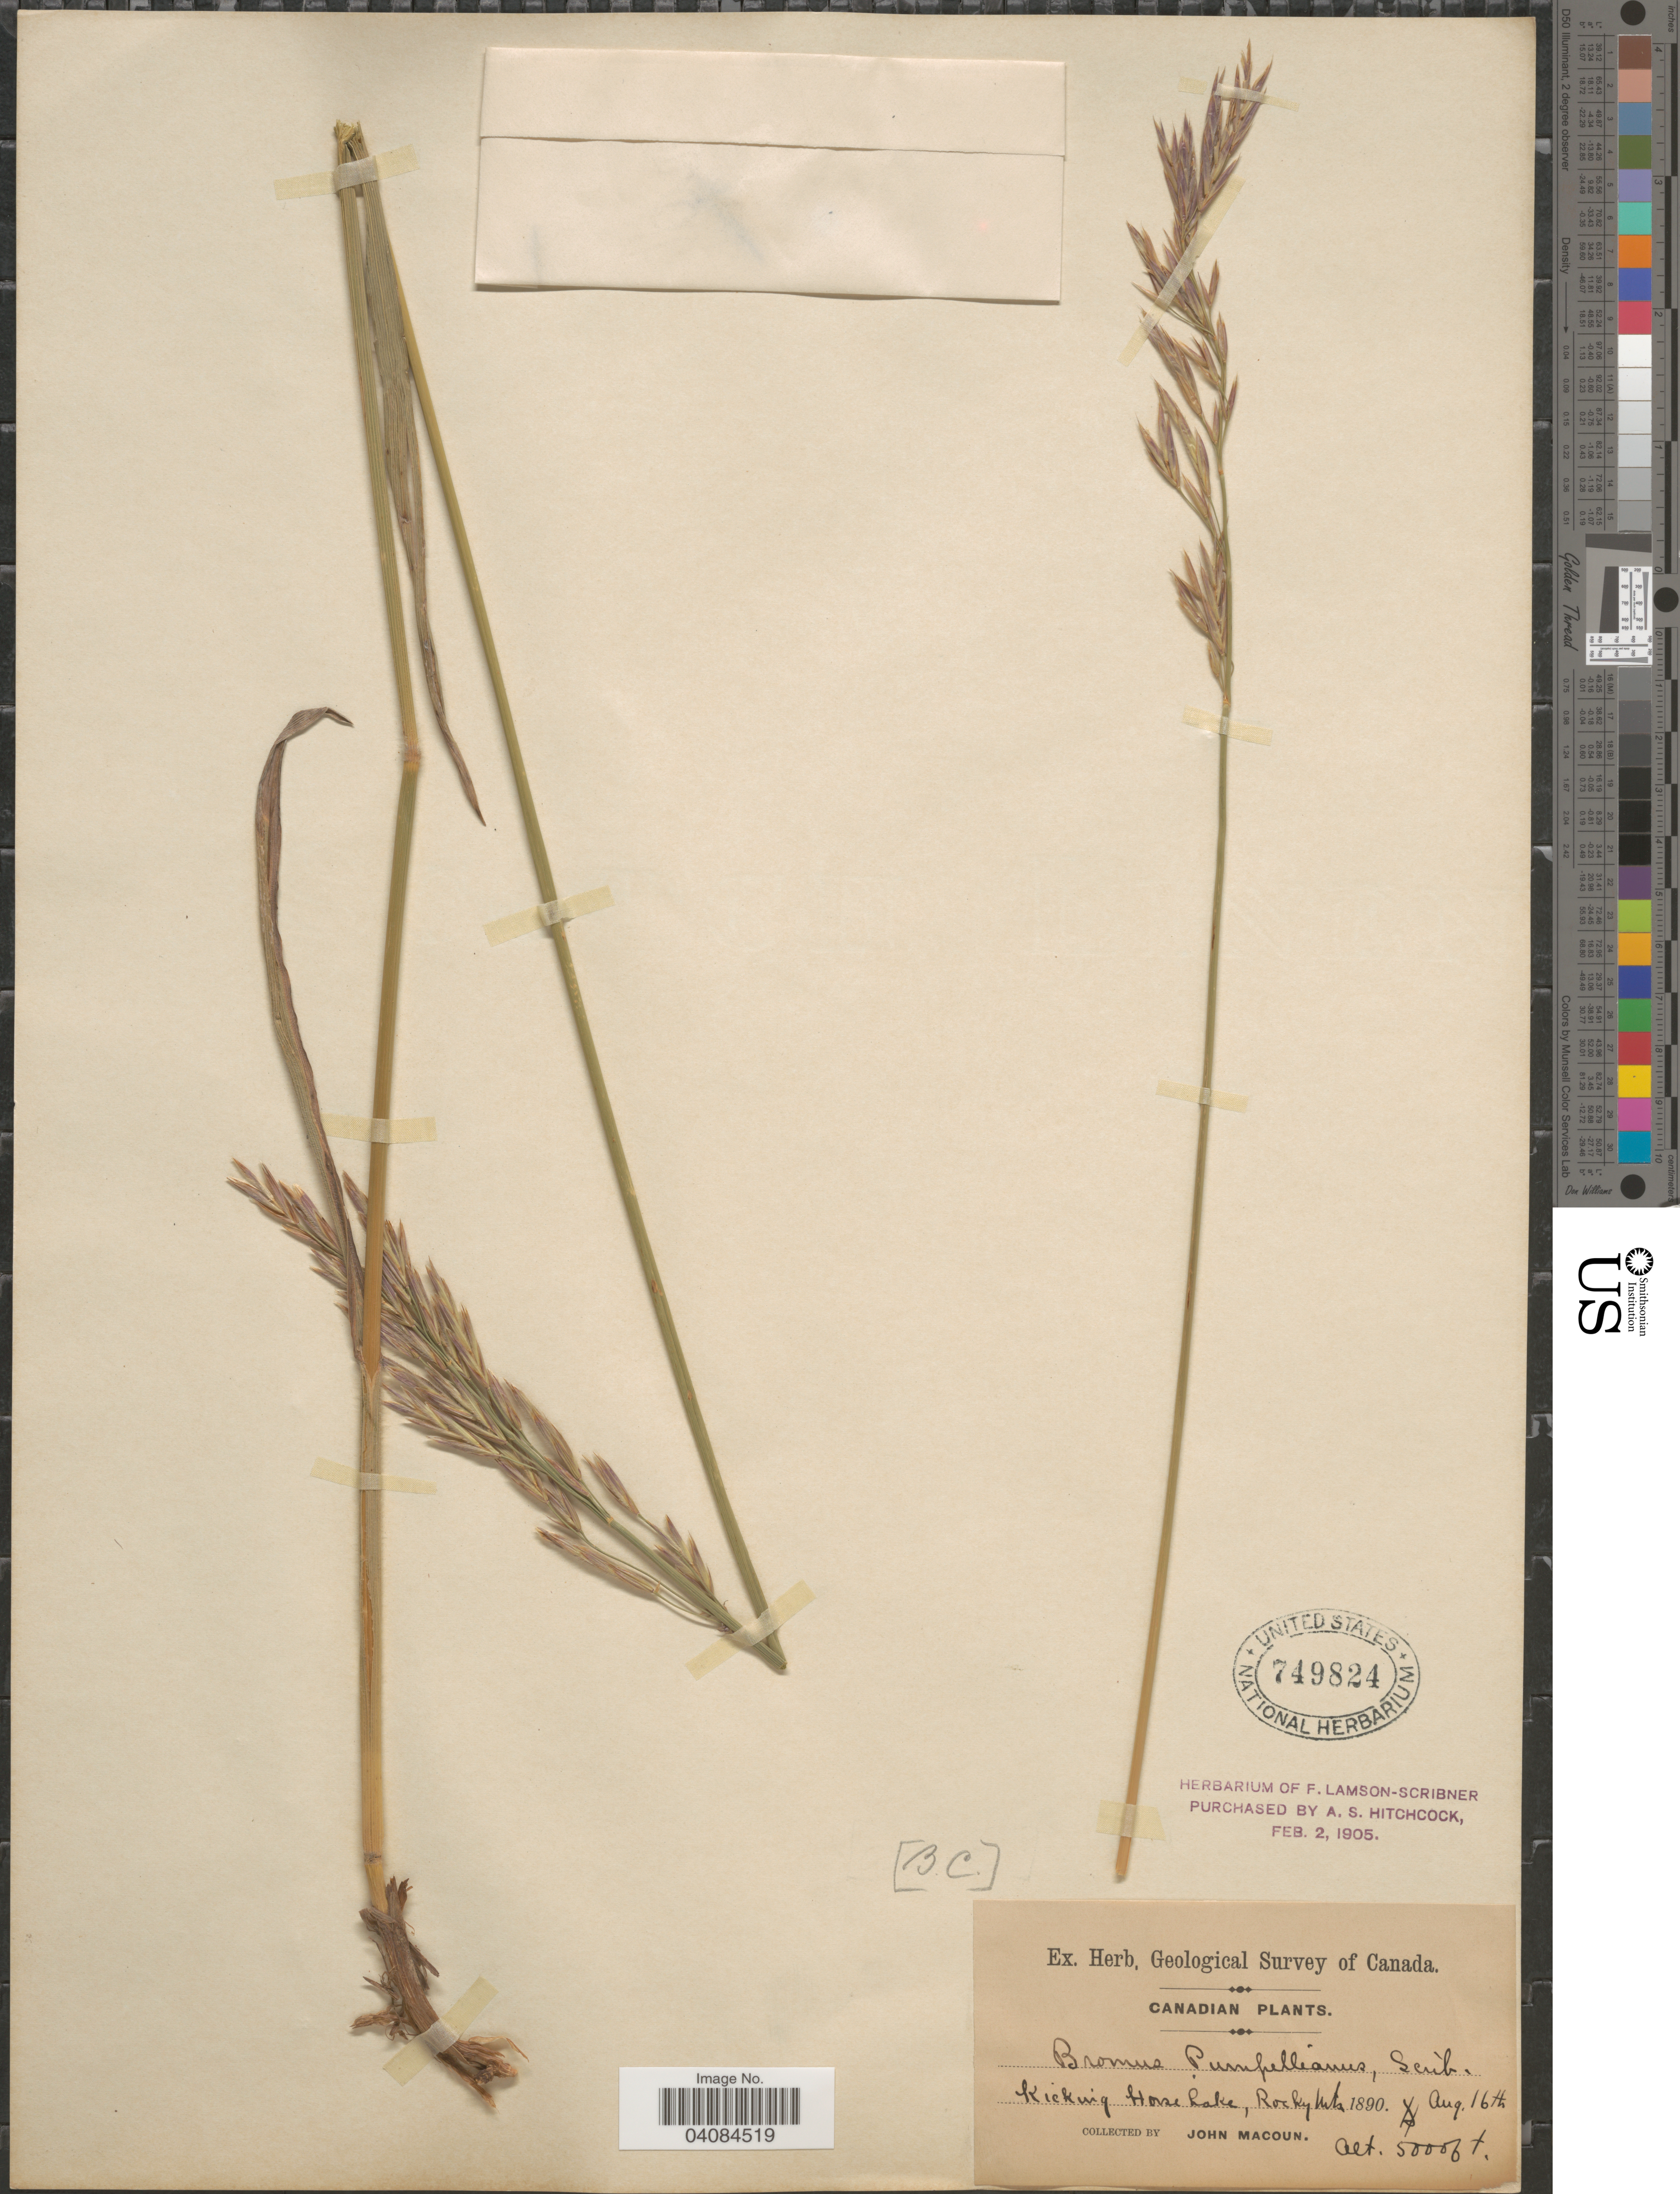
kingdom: Plantae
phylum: Tracheophyta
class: Liliopsida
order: Poales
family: Poaceae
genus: Bromus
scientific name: Bromus pumpellianus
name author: Scribn.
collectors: J. Macoun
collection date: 1890-08-16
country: Canada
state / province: British Columbia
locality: Geological Survey of Canada. Kicking Horse Lake, Rocky Mts.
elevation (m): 1524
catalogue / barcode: US 749824